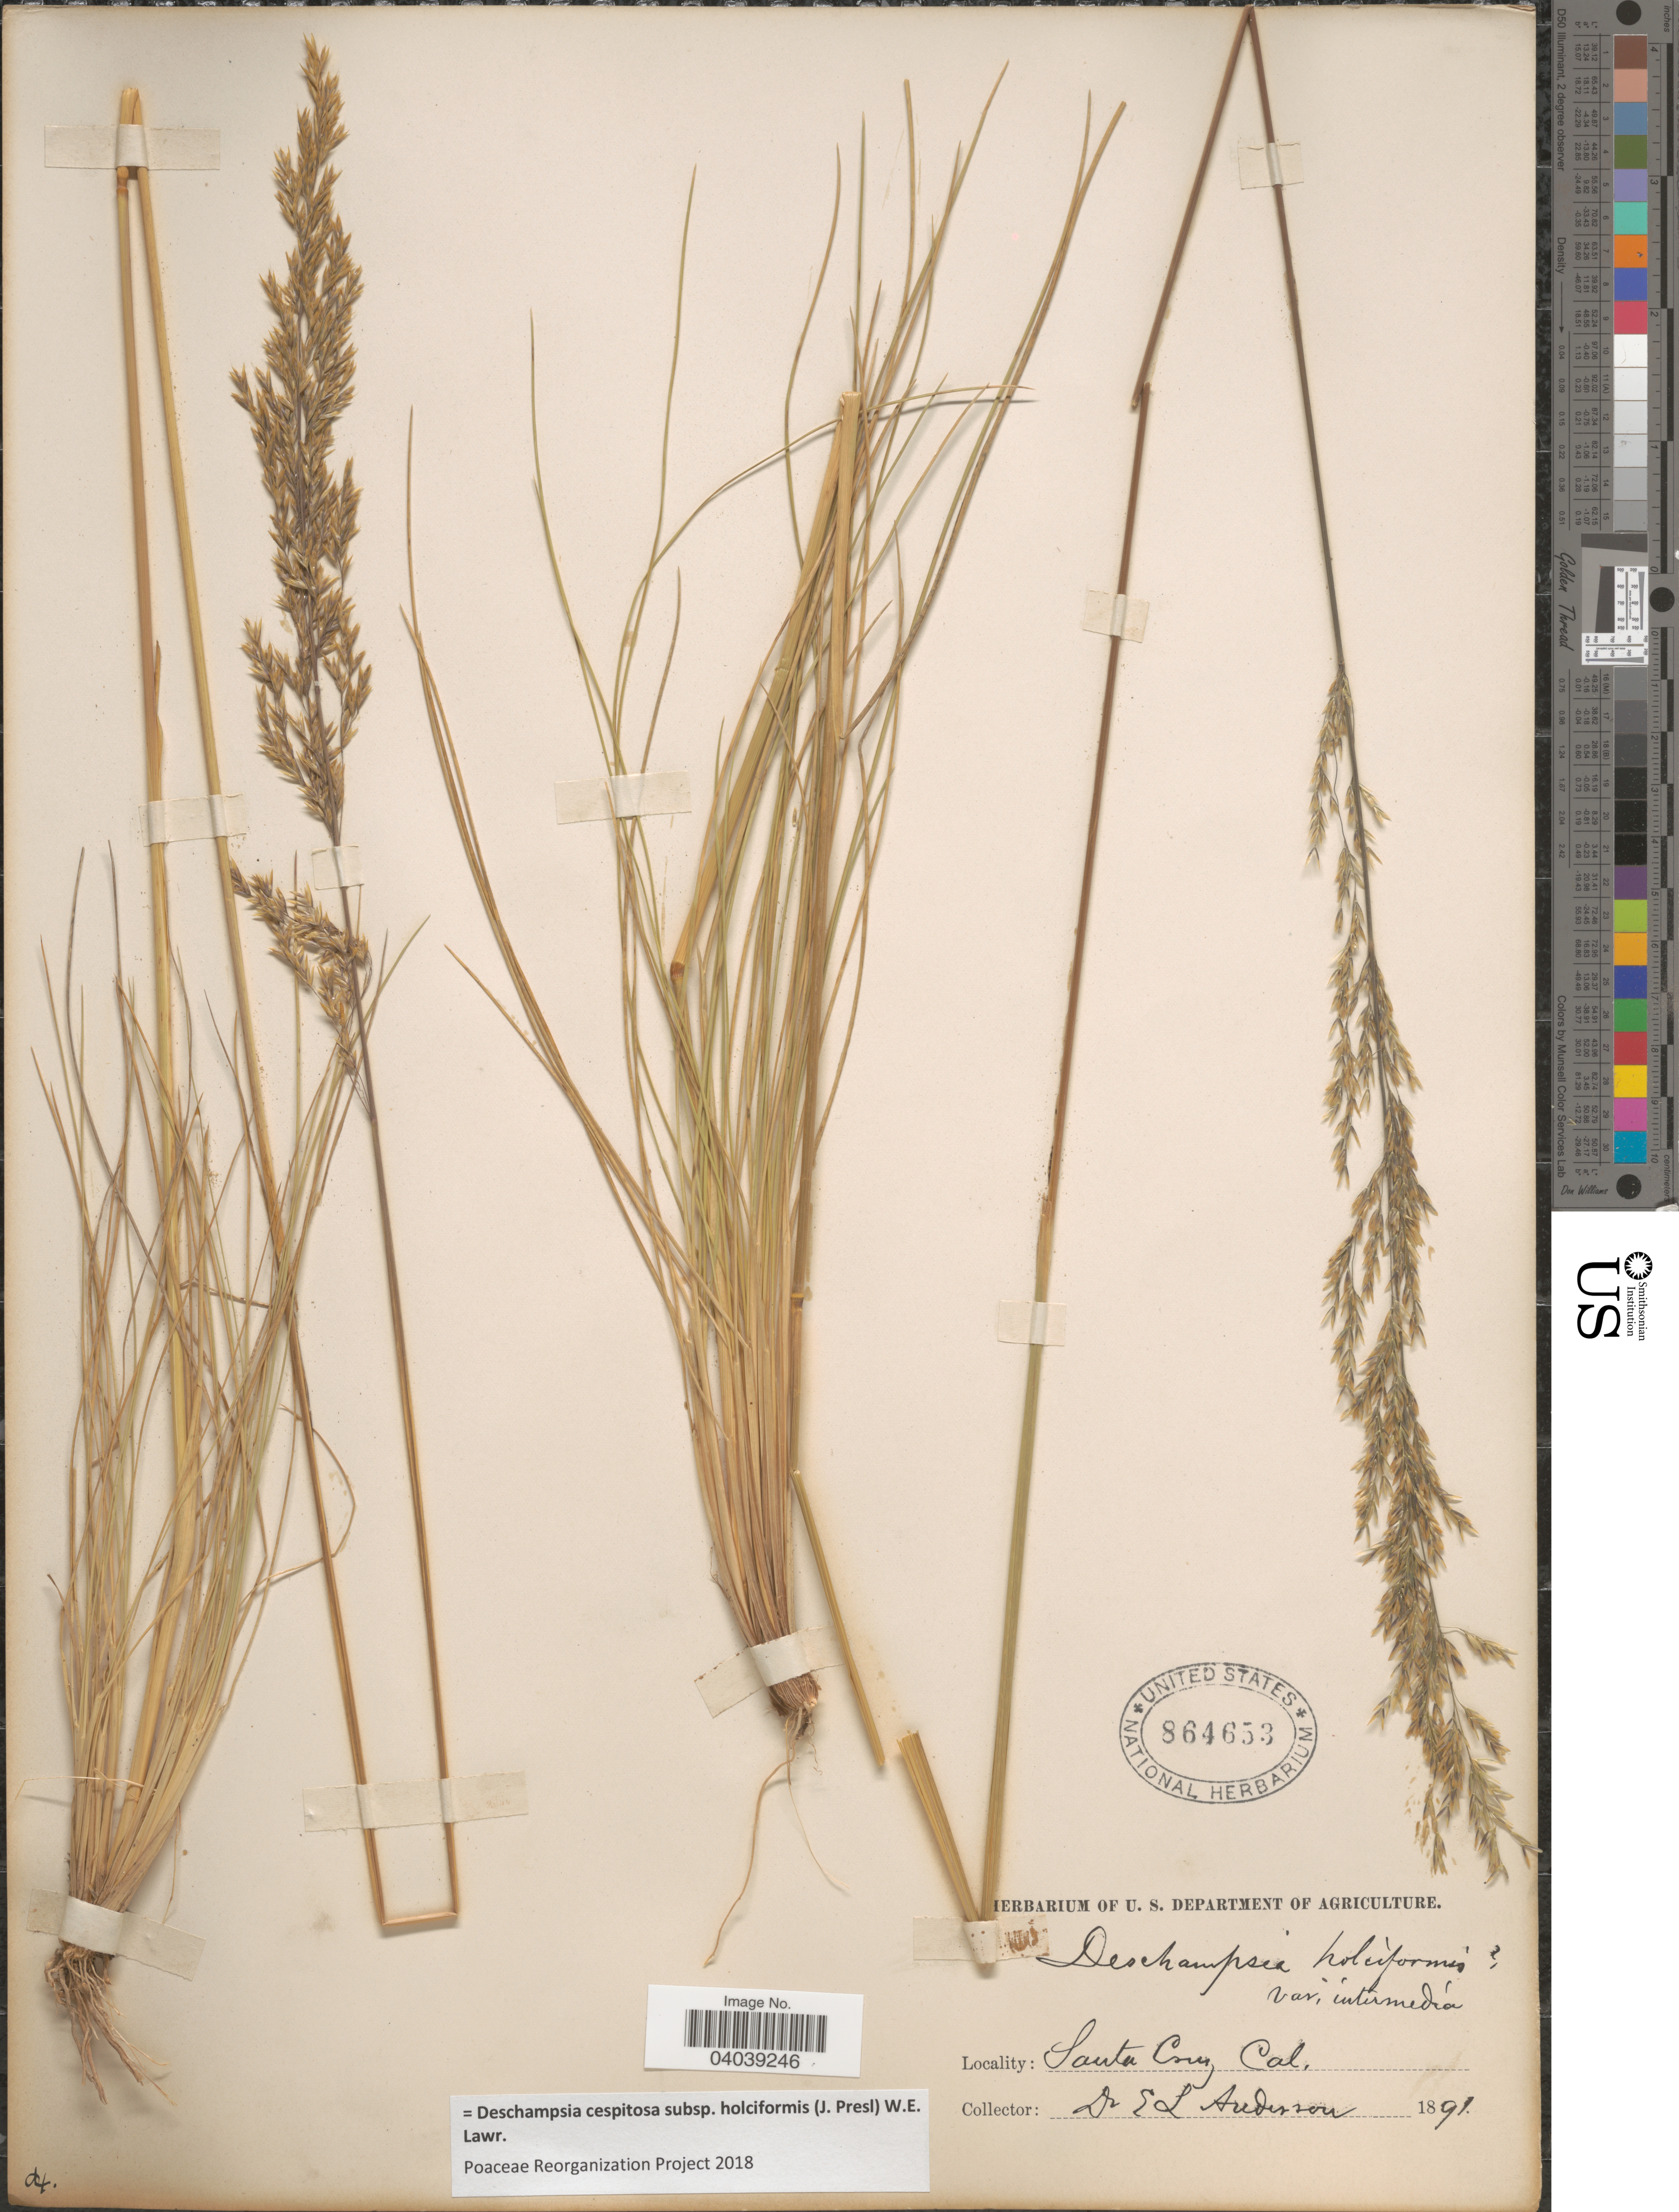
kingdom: Plantae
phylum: Tracheophyta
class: Liliopsida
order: Poales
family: Poaceae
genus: Deschampsia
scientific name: Deschampsia cespitosa subsp. holciformis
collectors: E. L. Anderson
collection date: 1891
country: United States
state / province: California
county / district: Santa Cruz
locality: Santa Cruz.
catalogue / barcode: US 864653